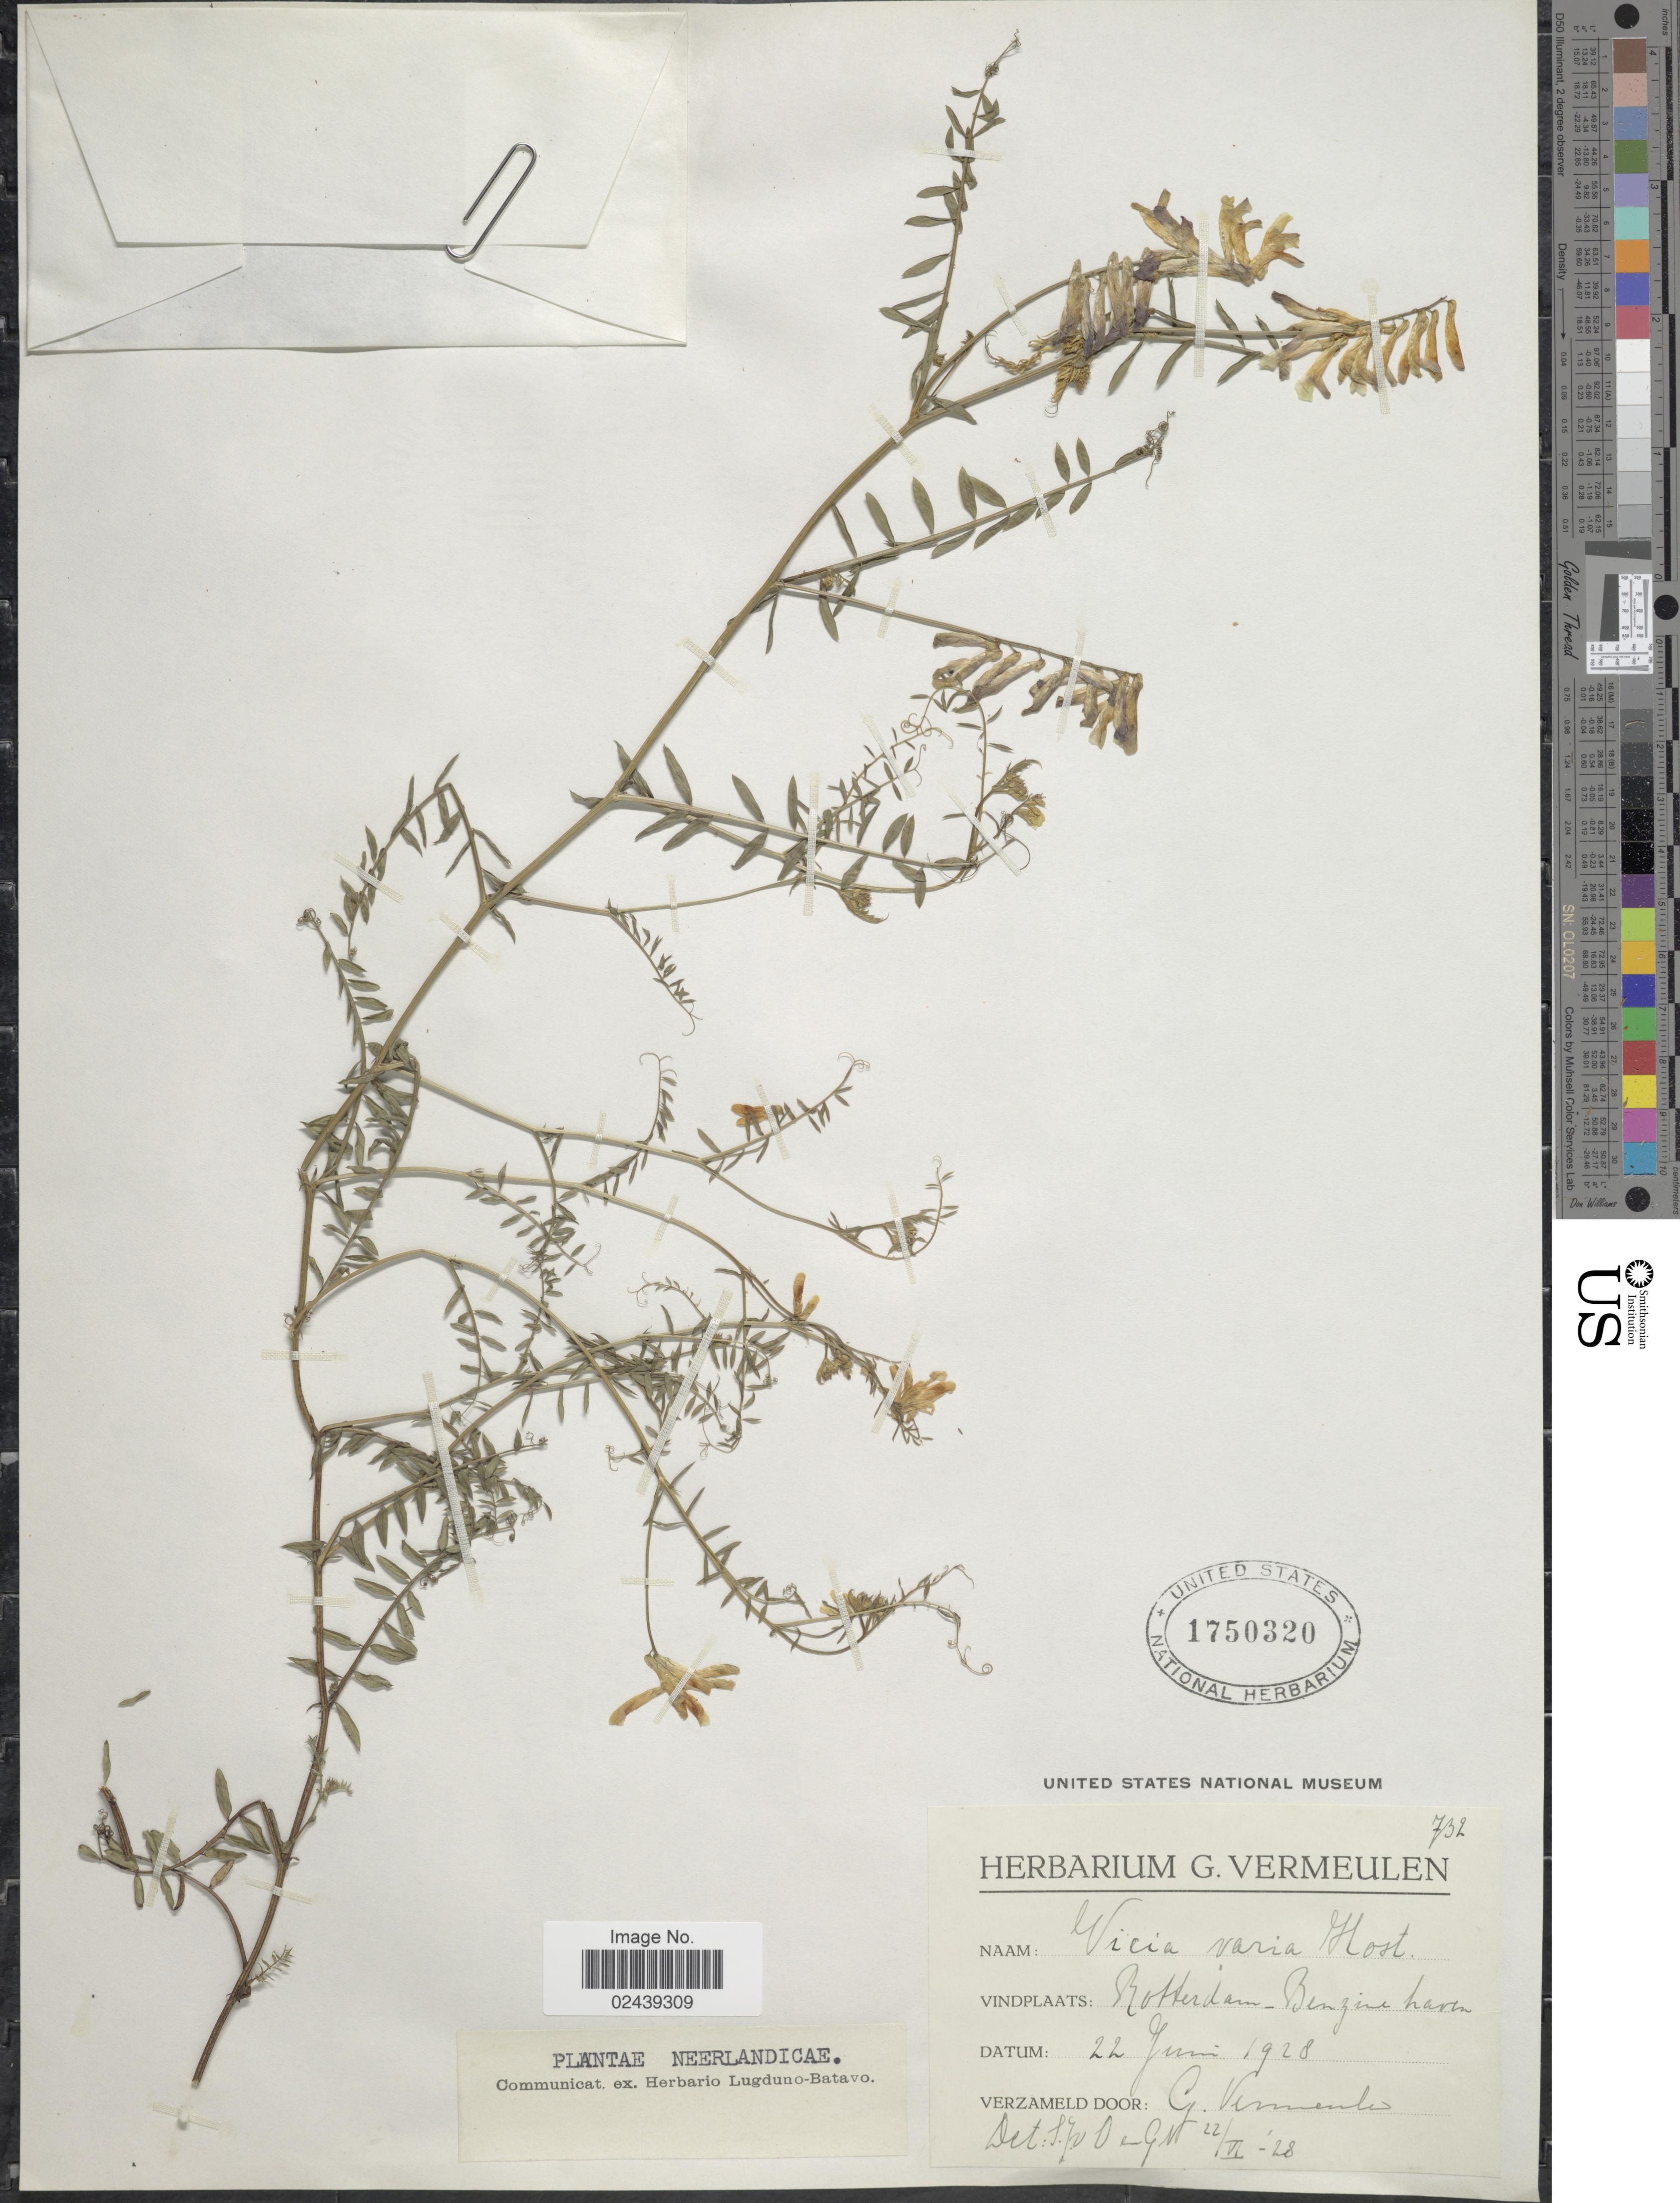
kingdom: Plantae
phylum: Tracheophyta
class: Magnoliopsida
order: Fabales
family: Fabaceae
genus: Vicia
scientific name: Vicia varia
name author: Host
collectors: G. Vermeulen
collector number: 732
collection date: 1928-06-22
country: Netherlands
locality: Neerlandicae. Rotterdam - Benzine haven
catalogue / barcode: US 1750320